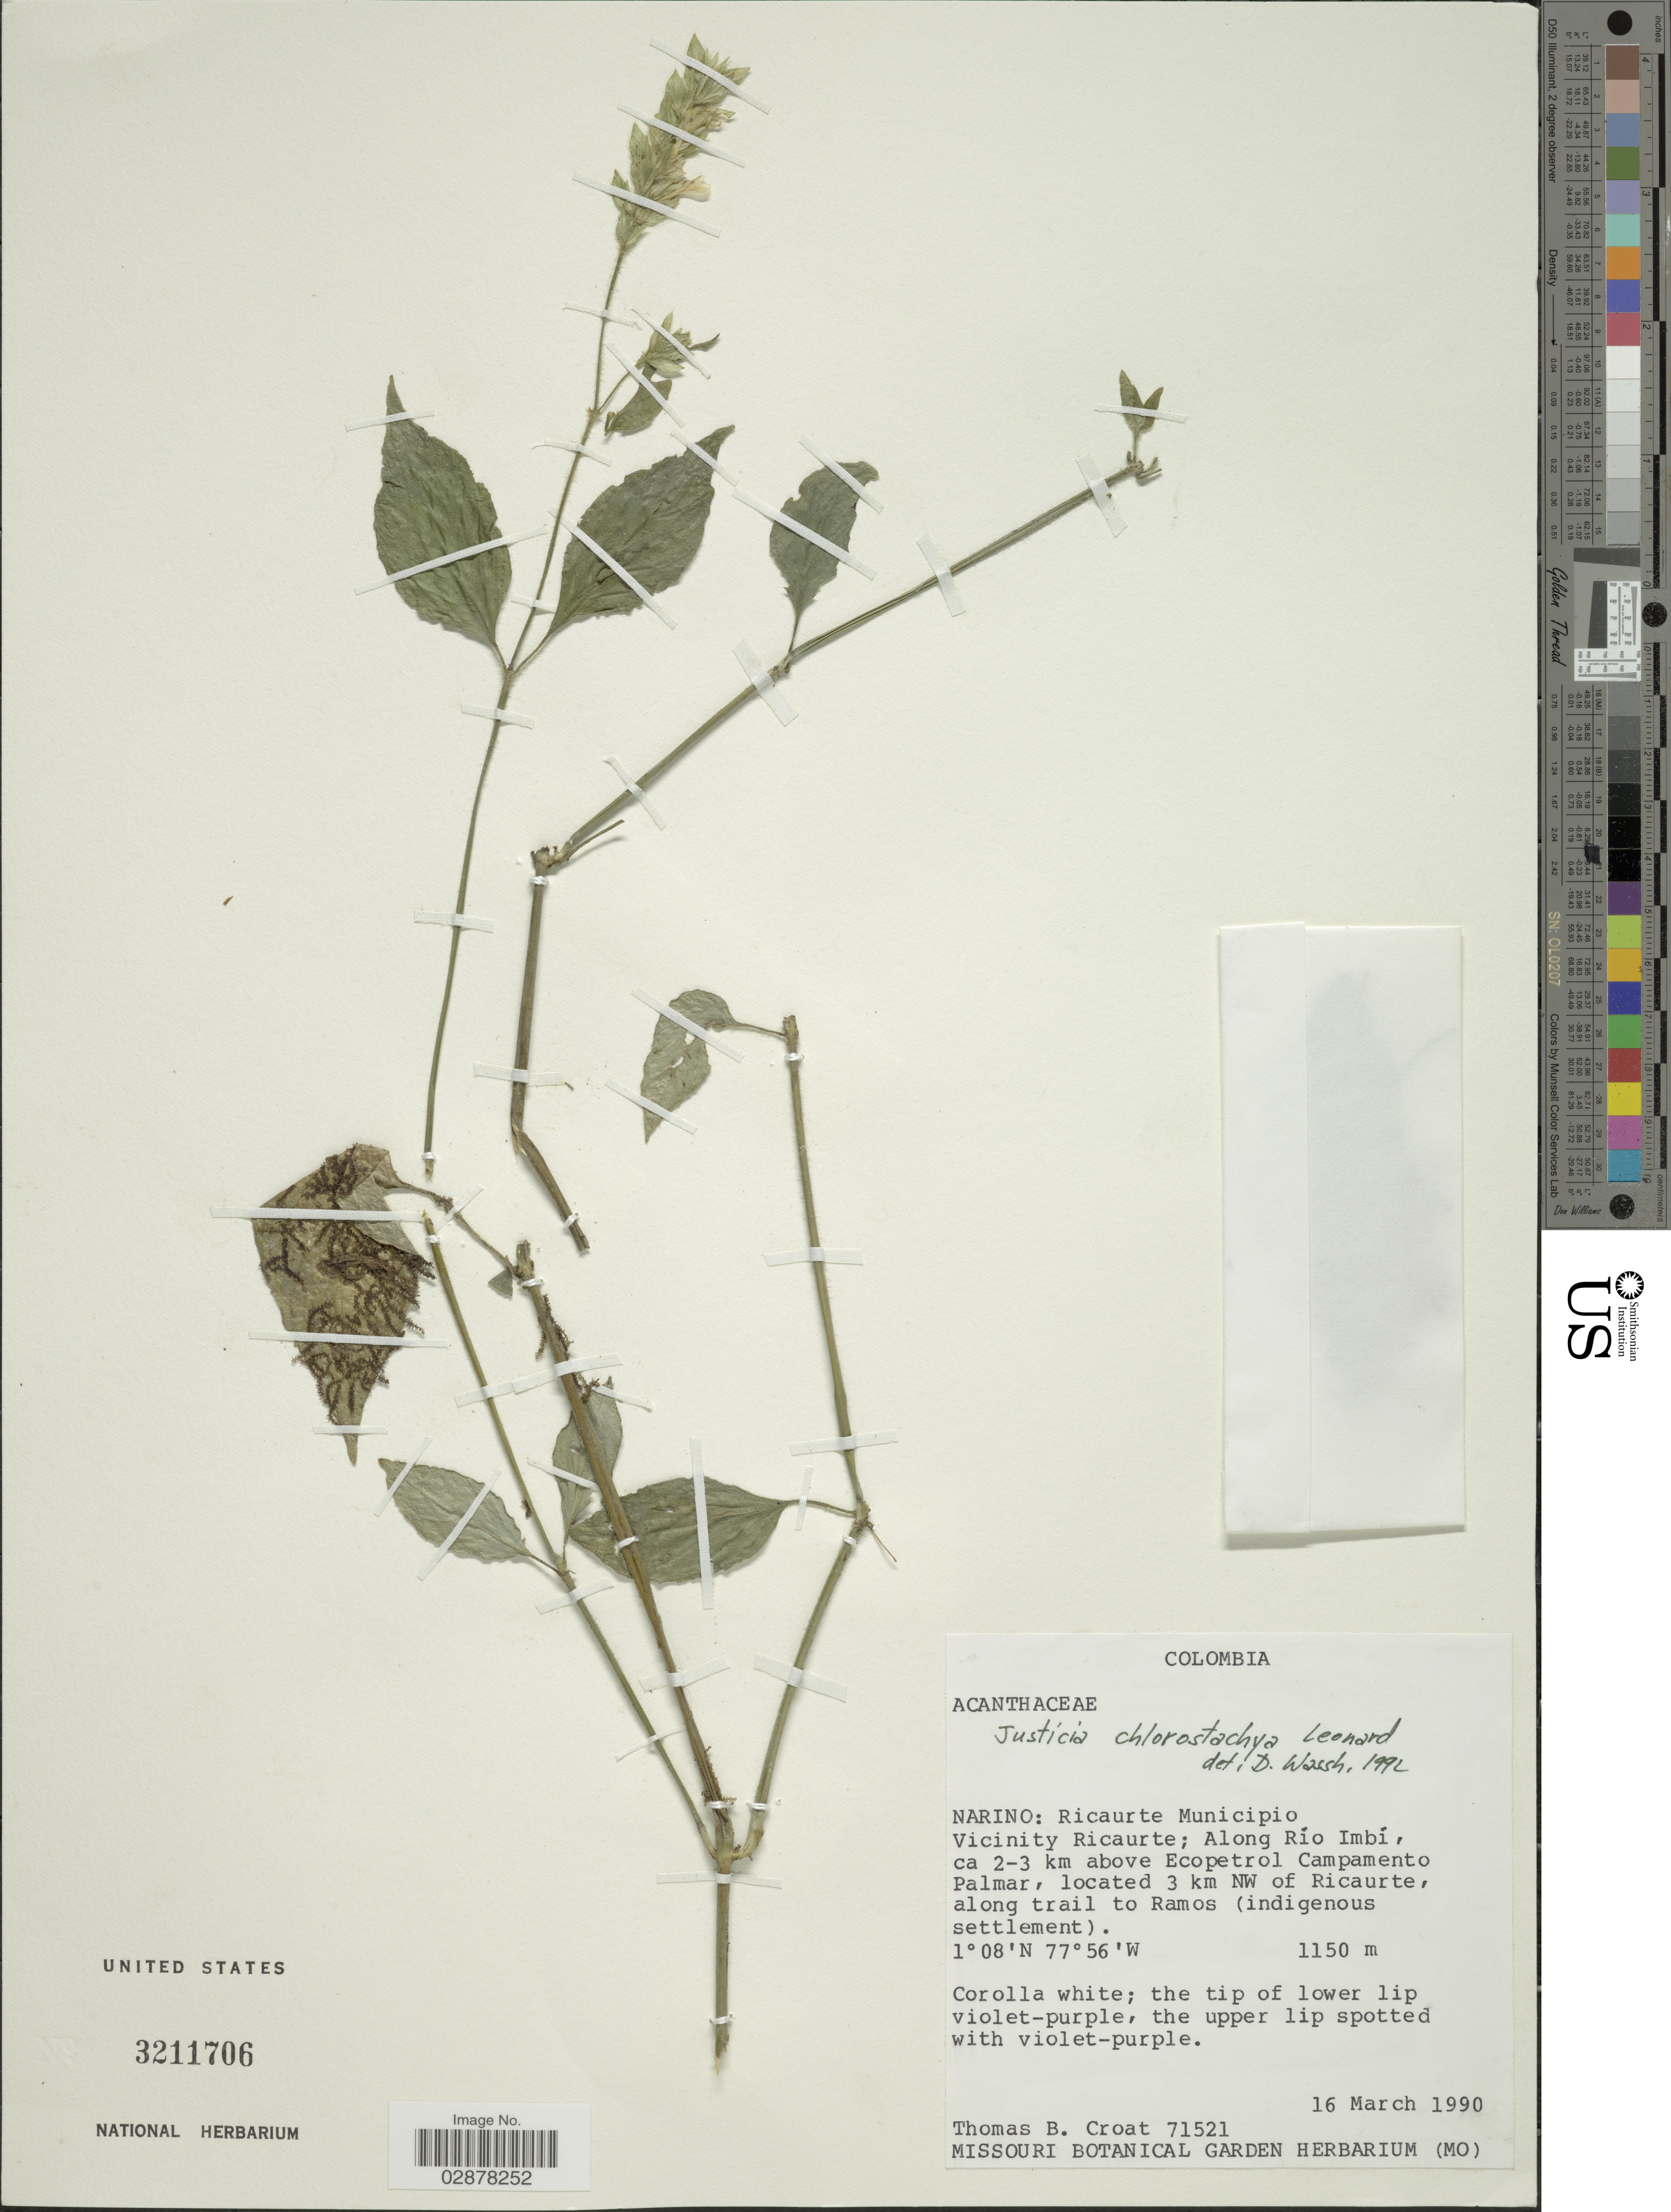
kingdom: Plantae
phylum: Tracheophyta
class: Magnoliopsida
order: Lamiales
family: Acanthaceae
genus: Justicia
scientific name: Justicia chlorostachya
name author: Leonard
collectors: T. B. Croat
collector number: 71521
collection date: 1990-03-16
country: Colombia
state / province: Nariño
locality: Ricaurte Municipio, Vicinity Ricaurte, Along Río Imbí, ca 2-3 km above Ecopetrol Campamento Palmar, located 3 km NW of Ricaurte, along trail to Ramos.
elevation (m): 1150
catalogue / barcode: US 3211706